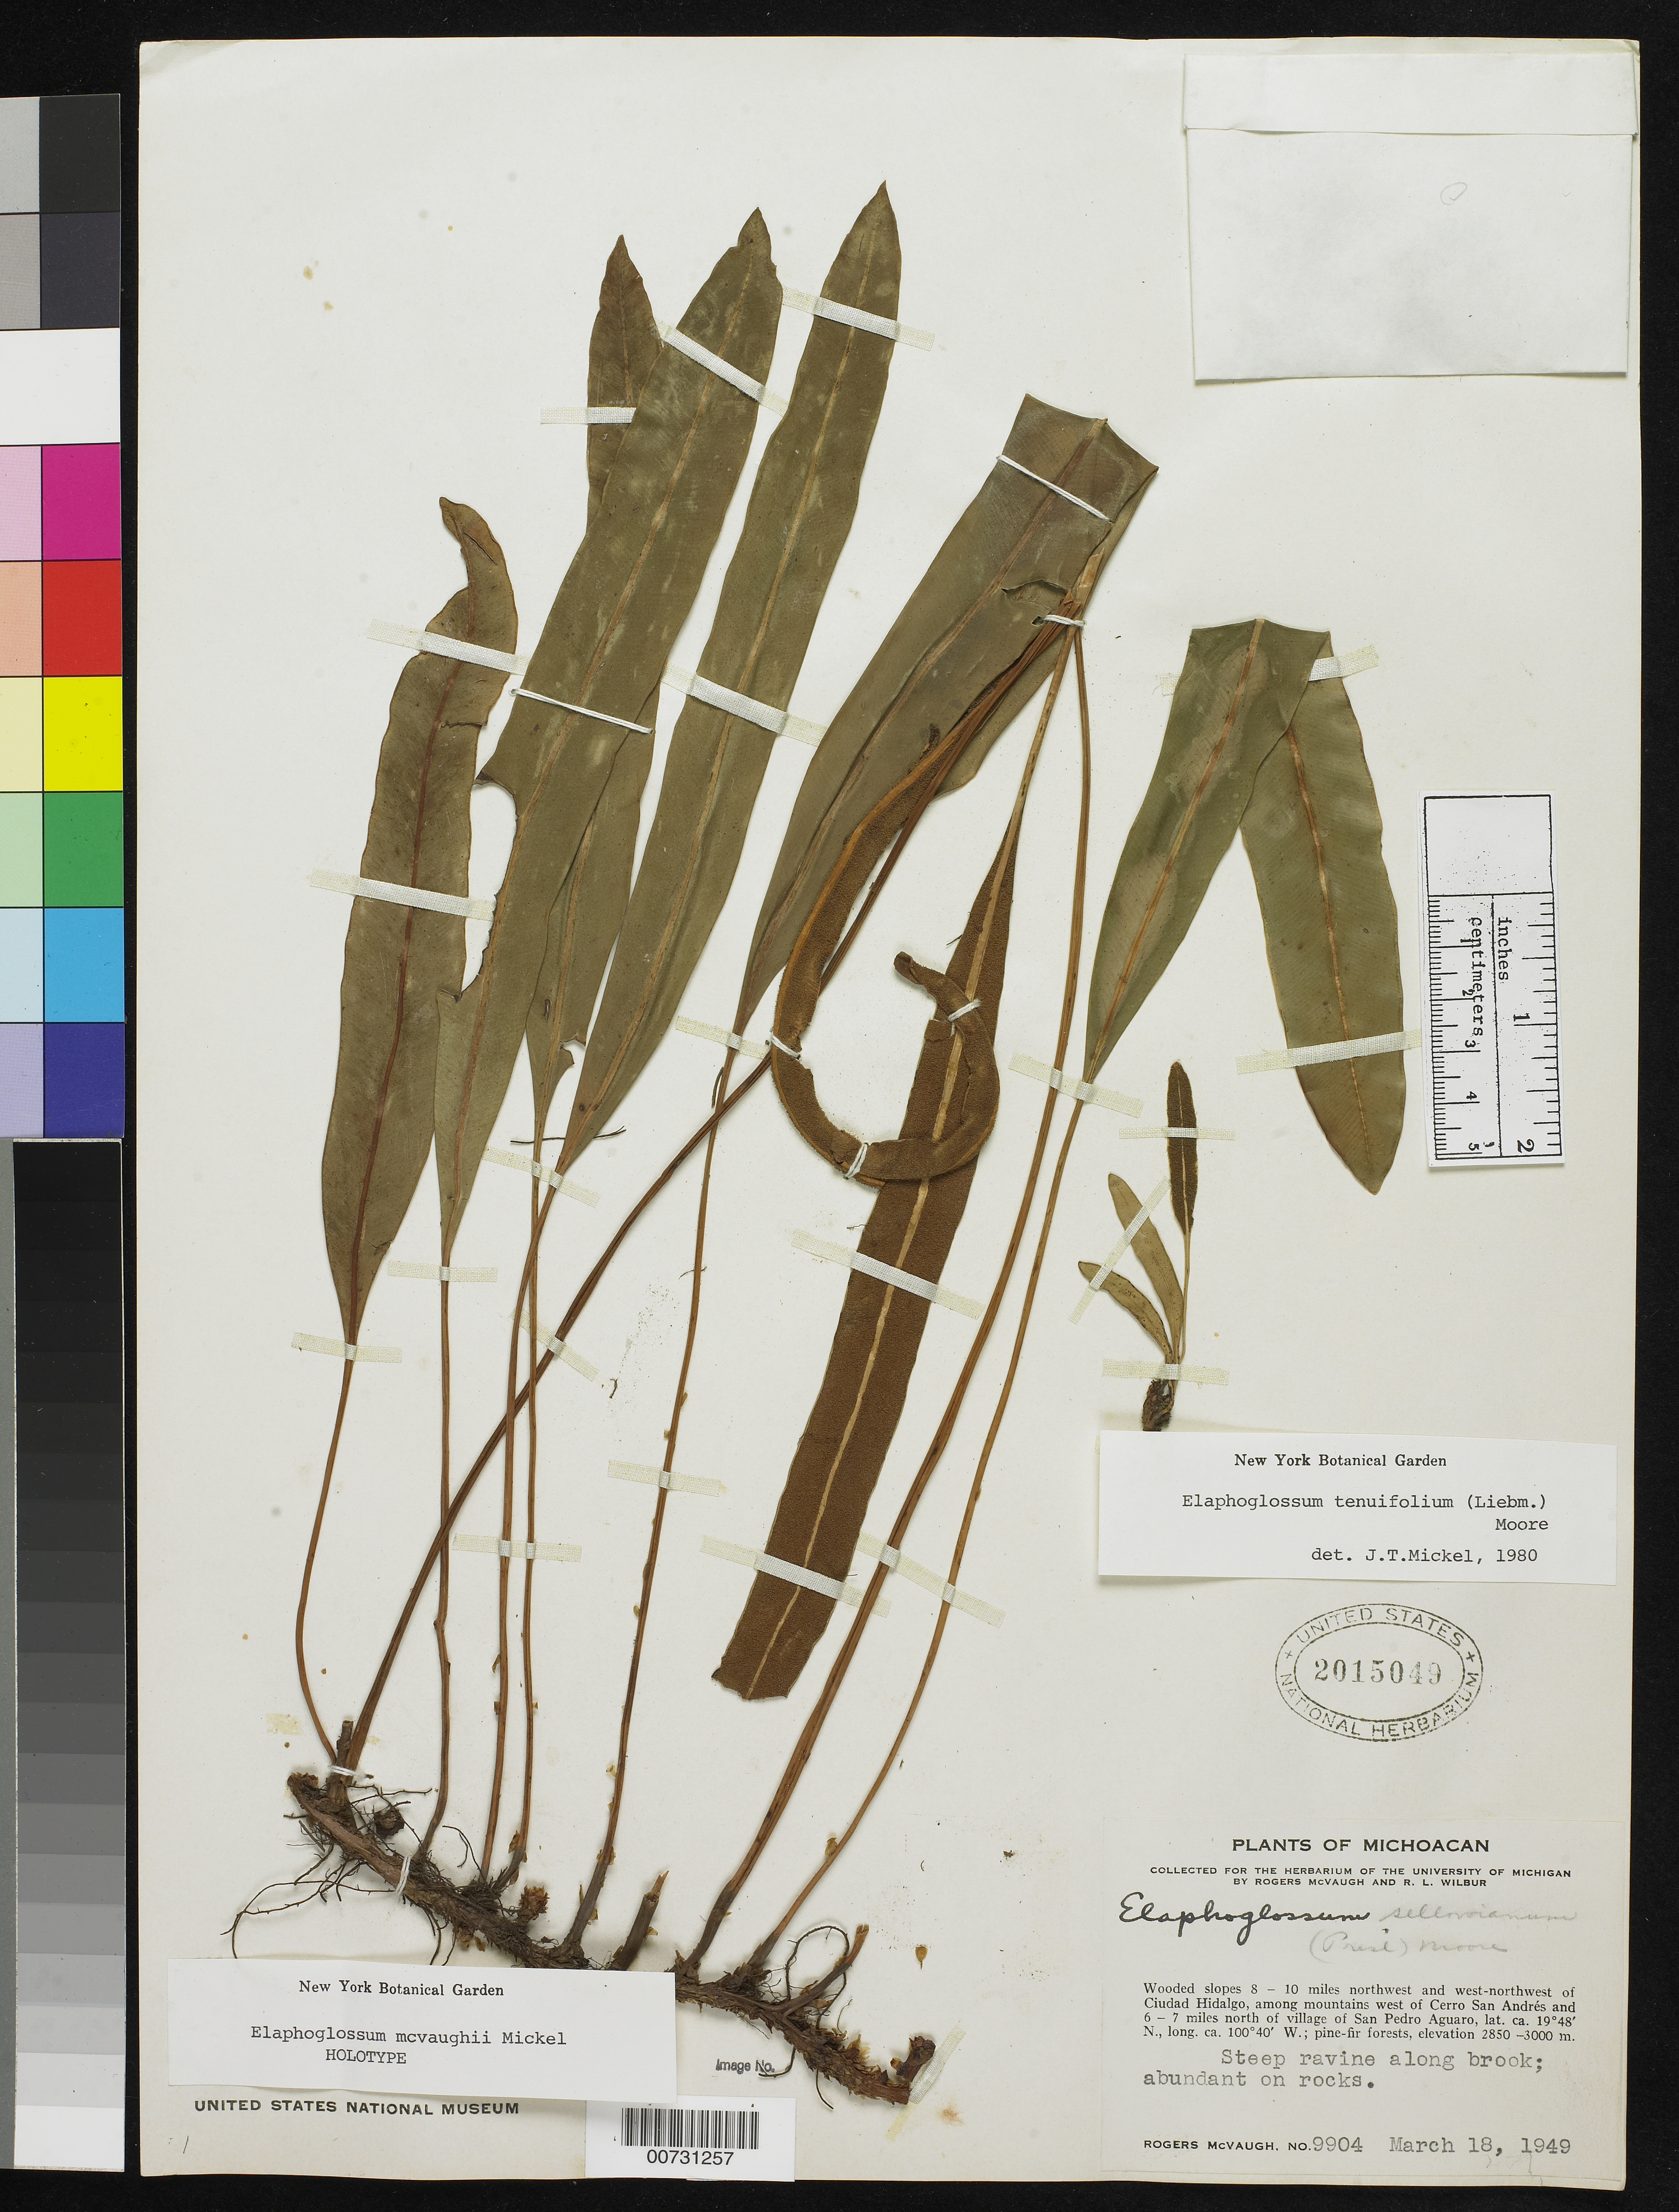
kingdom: Plantae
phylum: Tracheophyta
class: Polypodiopsida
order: Polypodiales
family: Dryopteridaceae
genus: Elaphoglossum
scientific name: Elaphoglossum mcvaughii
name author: Mickel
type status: Holotype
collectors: R. McVaugh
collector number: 9904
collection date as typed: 18 Mar 1949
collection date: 1949-03-18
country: Mexico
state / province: Michoacán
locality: Wooded slopes 8-10 miles northwest and west-northwest of Ciudad Hidalgo, among mountains west of Cerro San Andrés and 6-7 miles north of village of San Pedro Aguaro.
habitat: Pine-fir forests. Steep ravine along brook.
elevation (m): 2850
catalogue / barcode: US 2015049